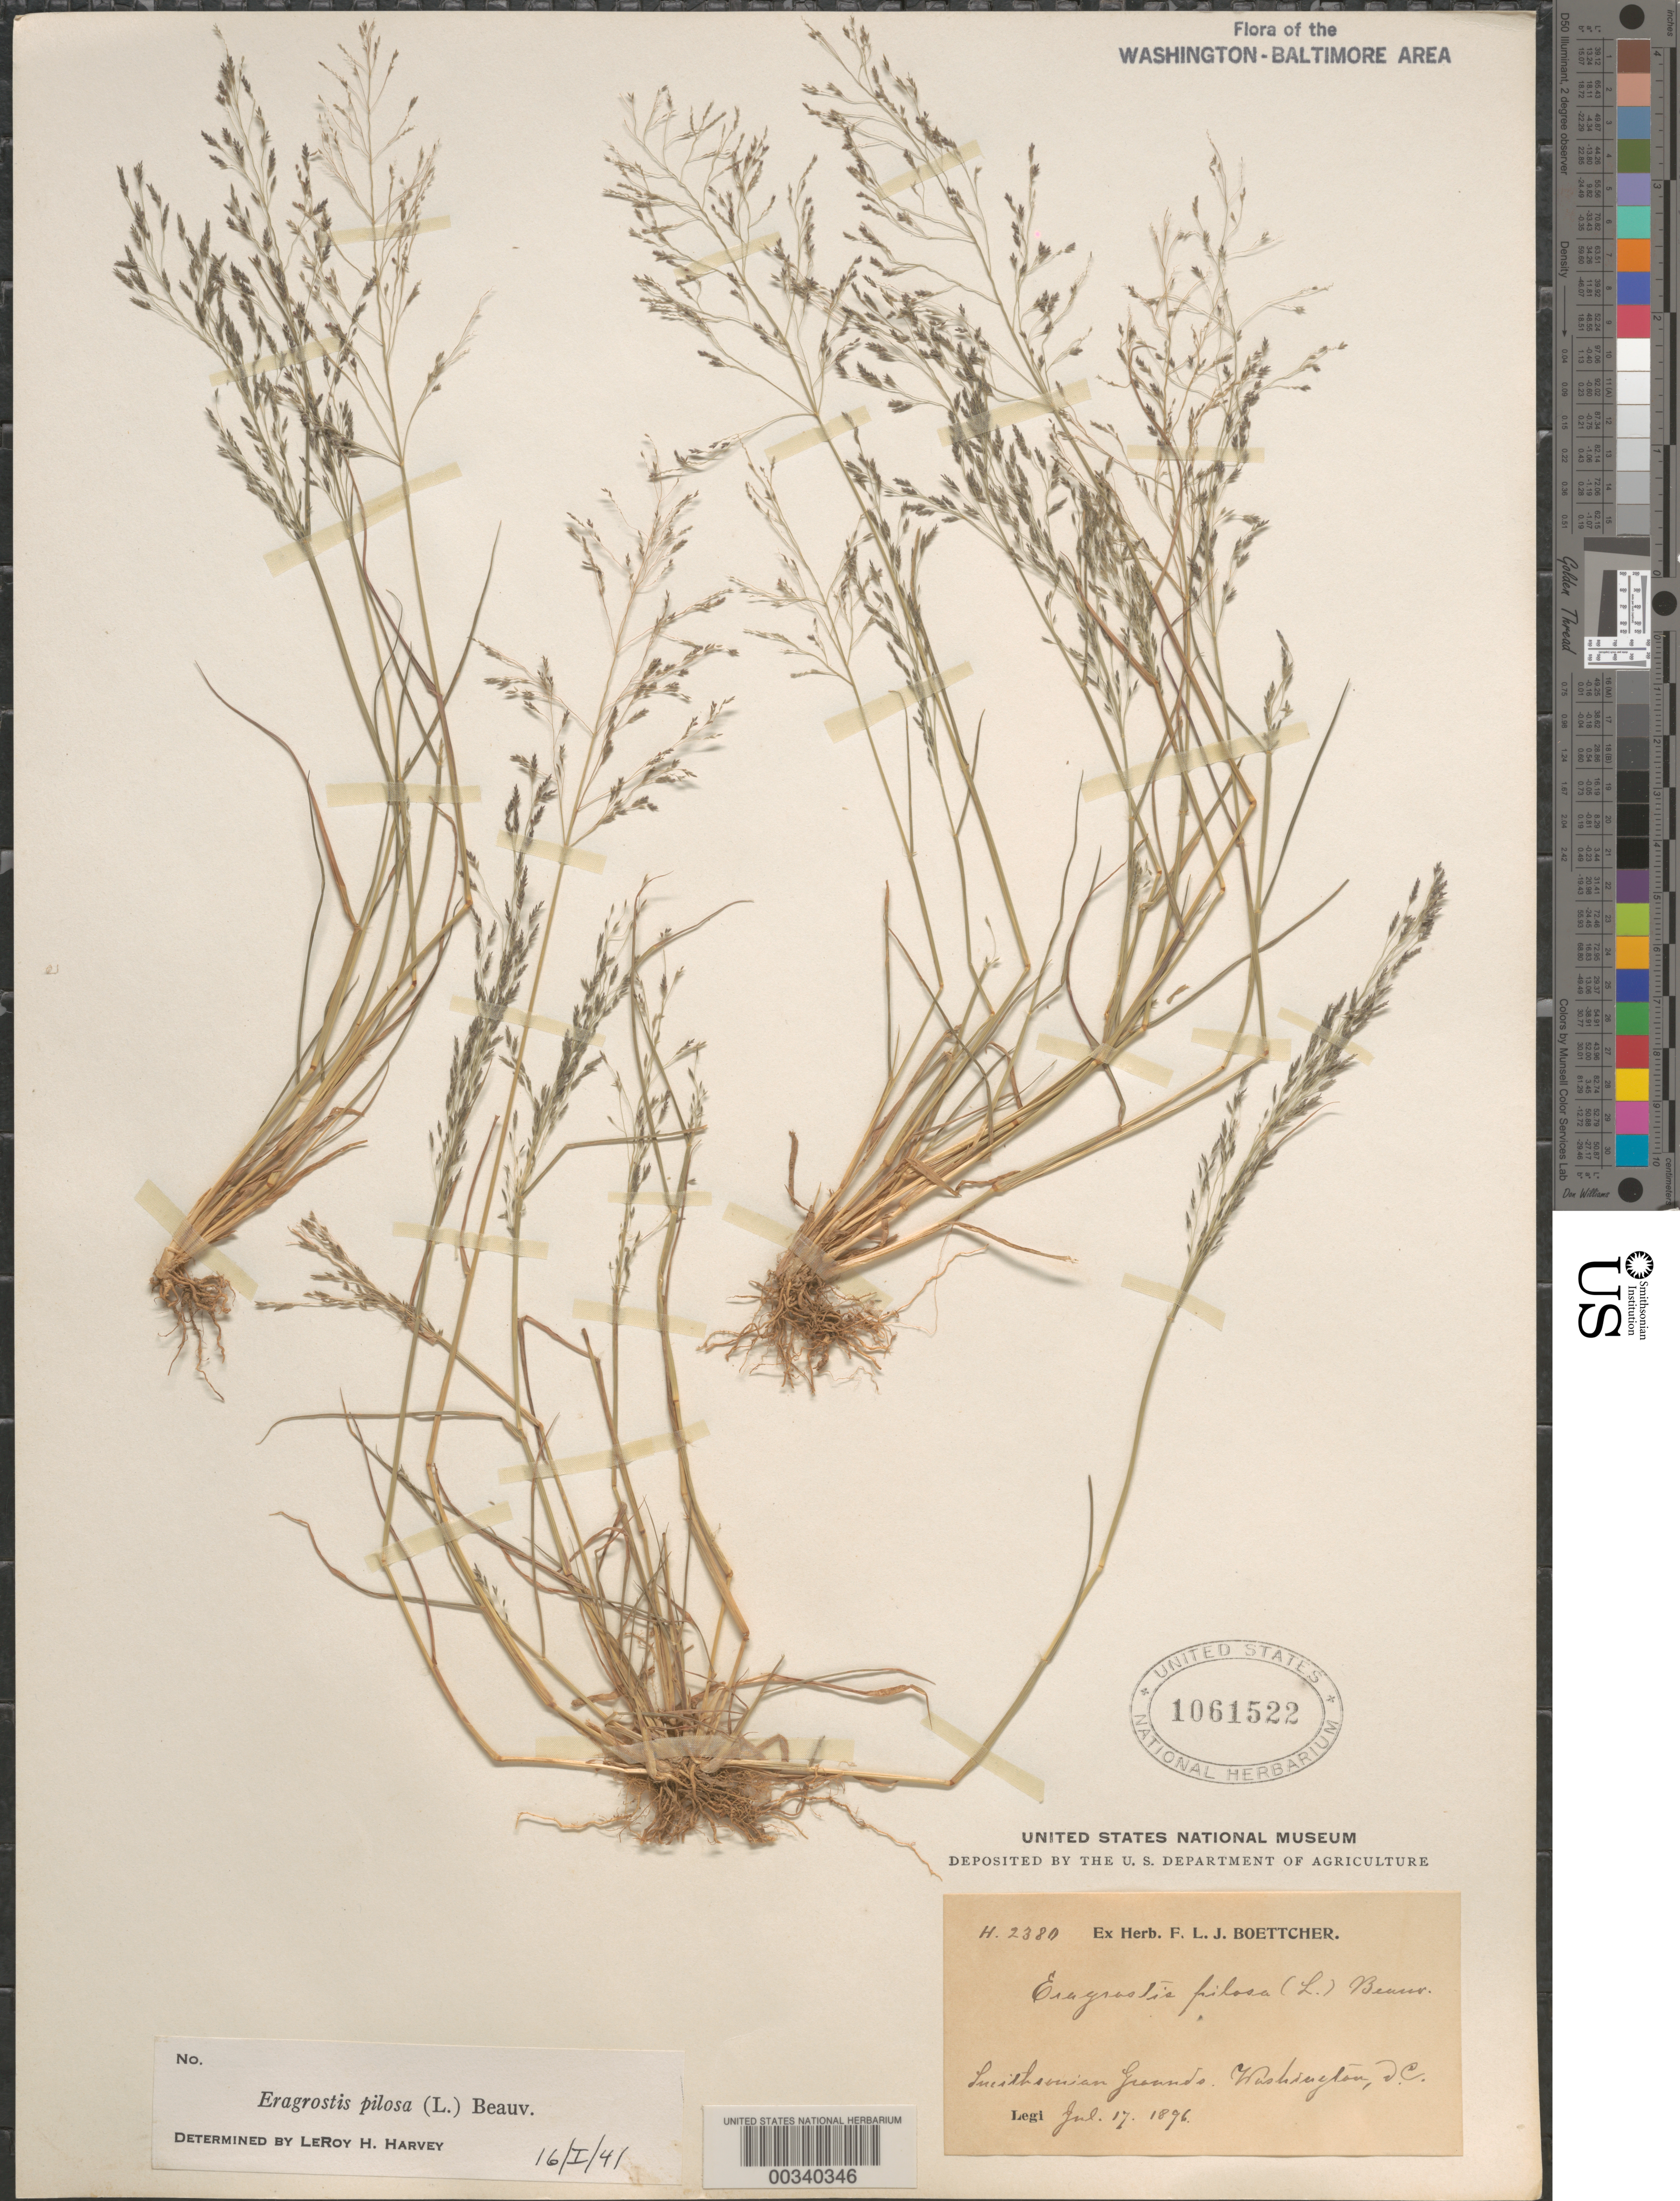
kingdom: Plantae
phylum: Tracheophyta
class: Liliopsida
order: Poales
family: Poaceae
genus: Eragrostis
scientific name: Eragrostis pilosa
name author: (L.) P. Beauv.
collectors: F. Boettcher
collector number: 2380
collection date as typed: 17 Jul 1896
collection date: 1896-07-17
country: United States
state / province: District of Columbia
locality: Smithsonian grounds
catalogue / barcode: US 1061522